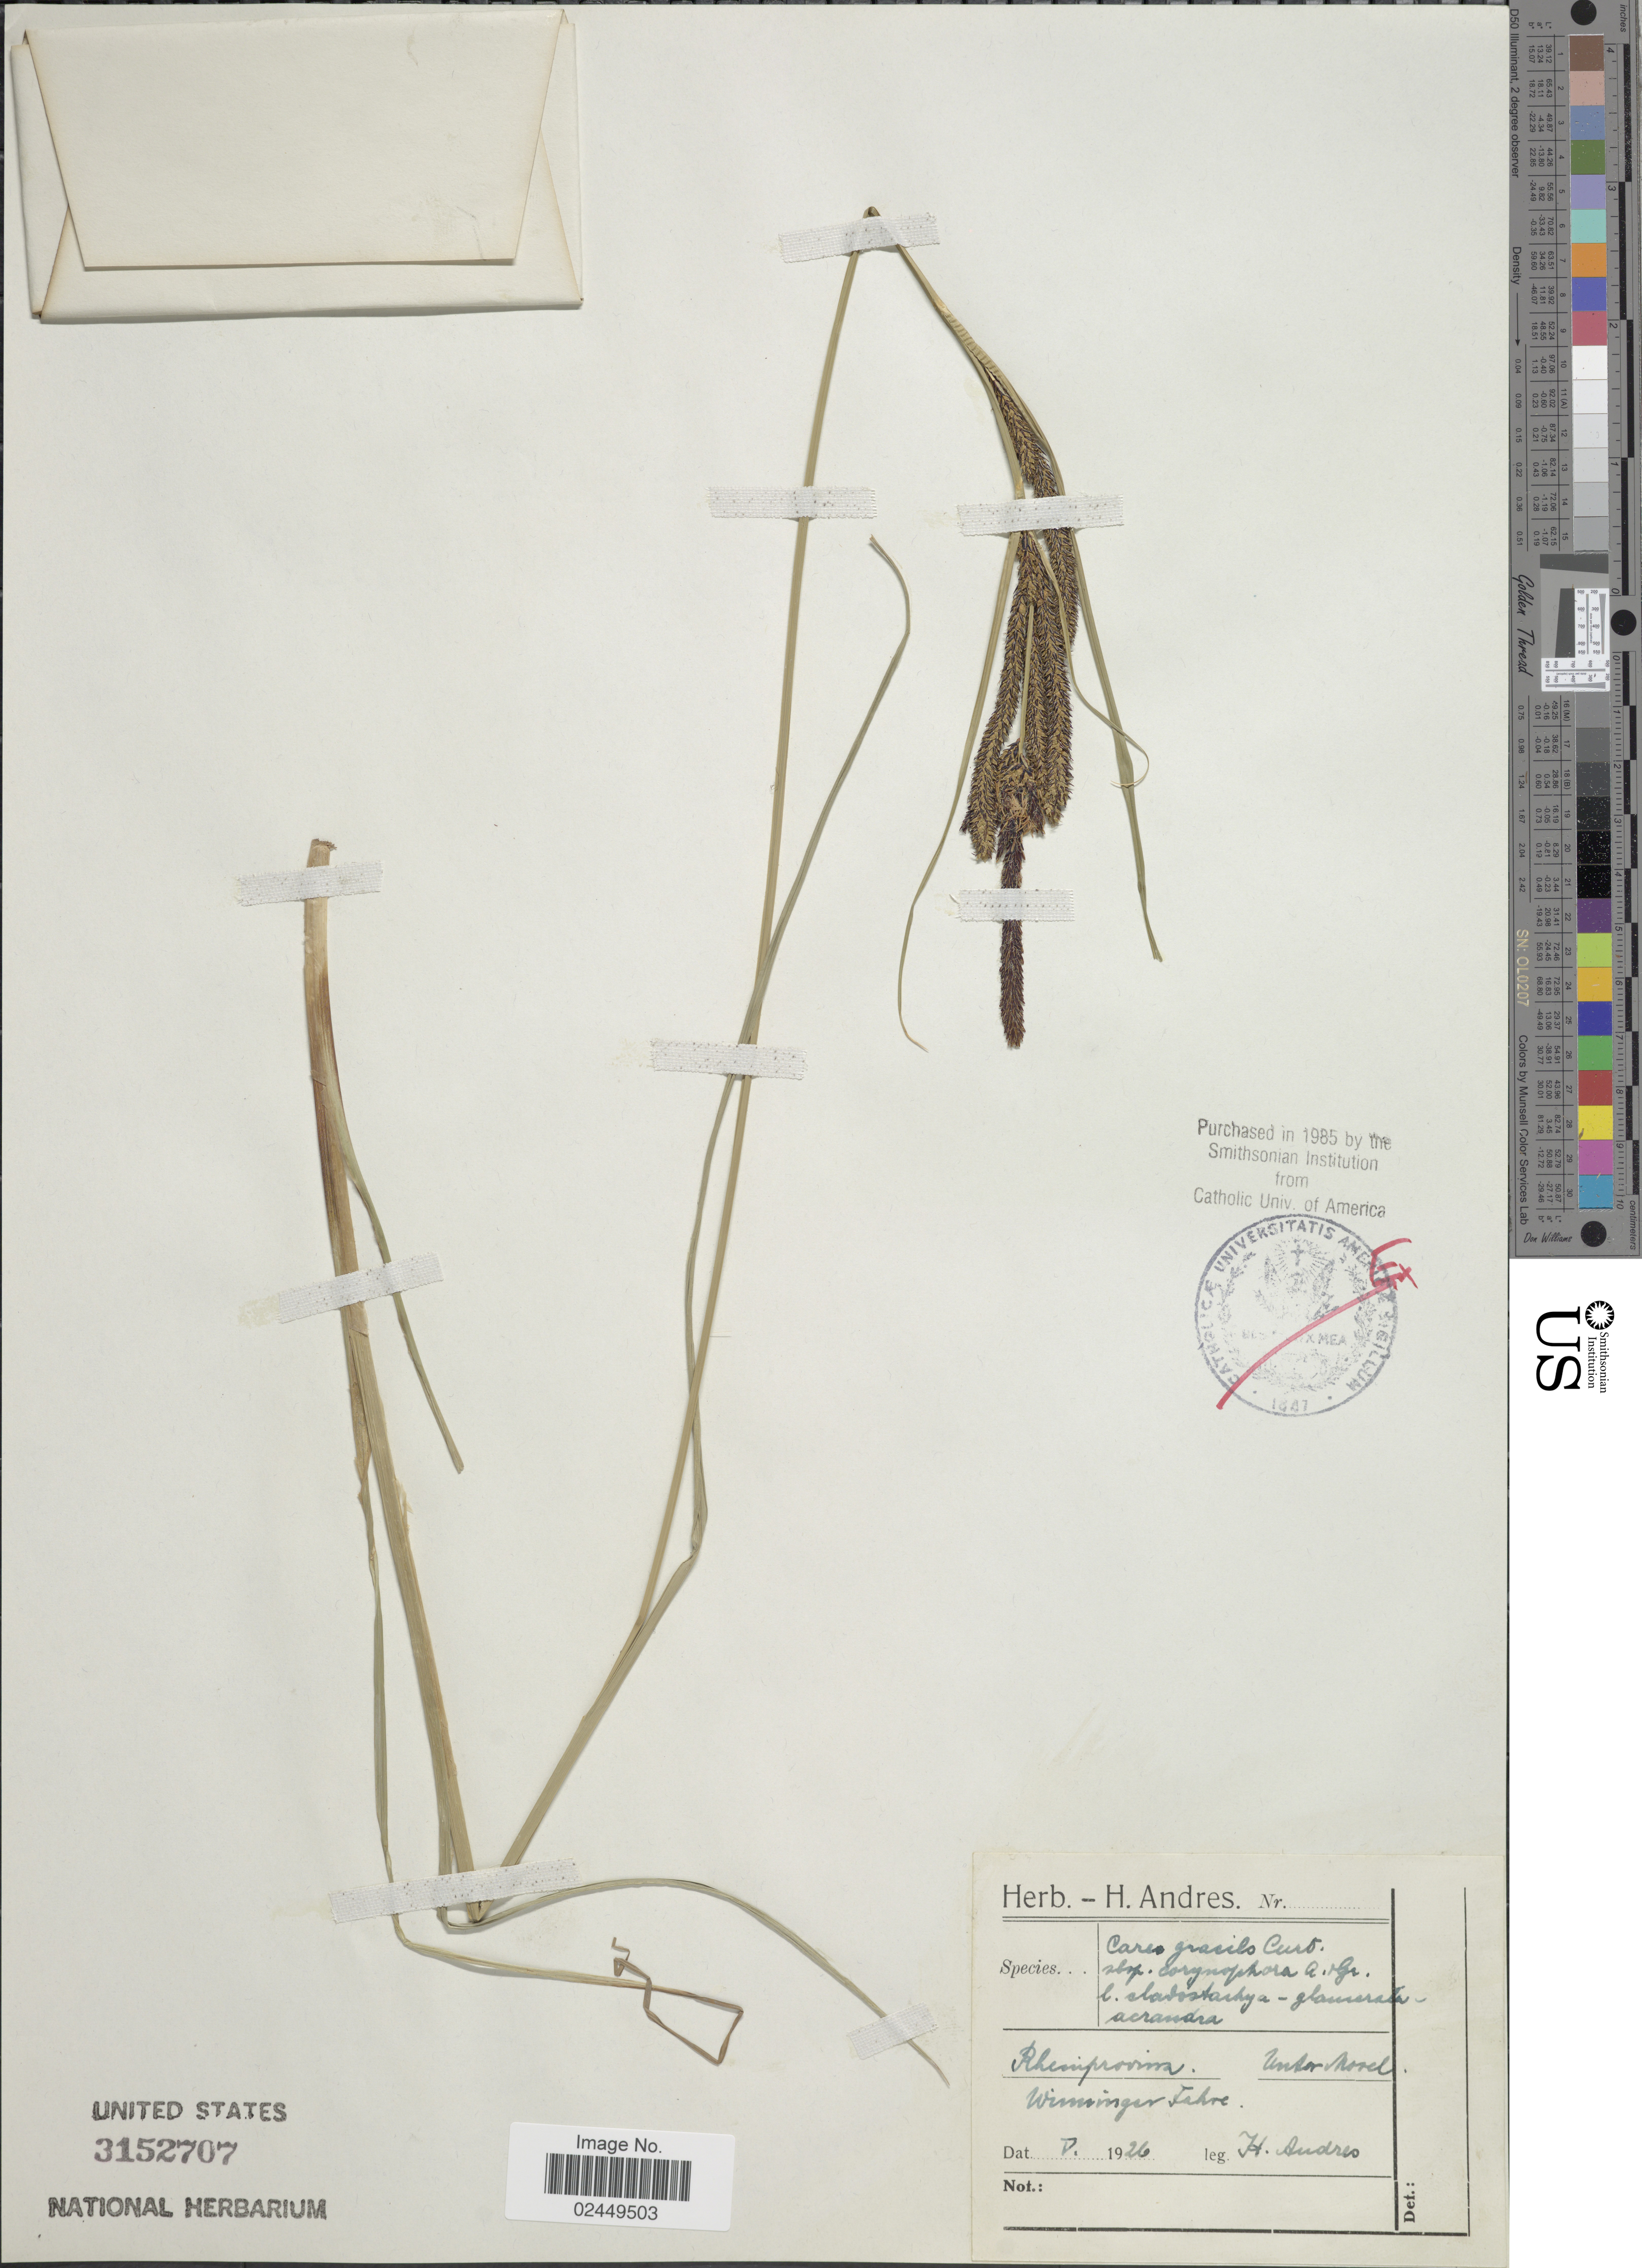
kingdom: Plantae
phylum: Tracheophyta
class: Liliopsida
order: Poales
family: Cyperaceae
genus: Carex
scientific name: Carex acuta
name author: L.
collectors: H. Andres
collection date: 1926-05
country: Germany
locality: Rhein province [interpreted] Unter-Mosel, Winninger Tahre. [interpreted]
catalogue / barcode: US 3152707